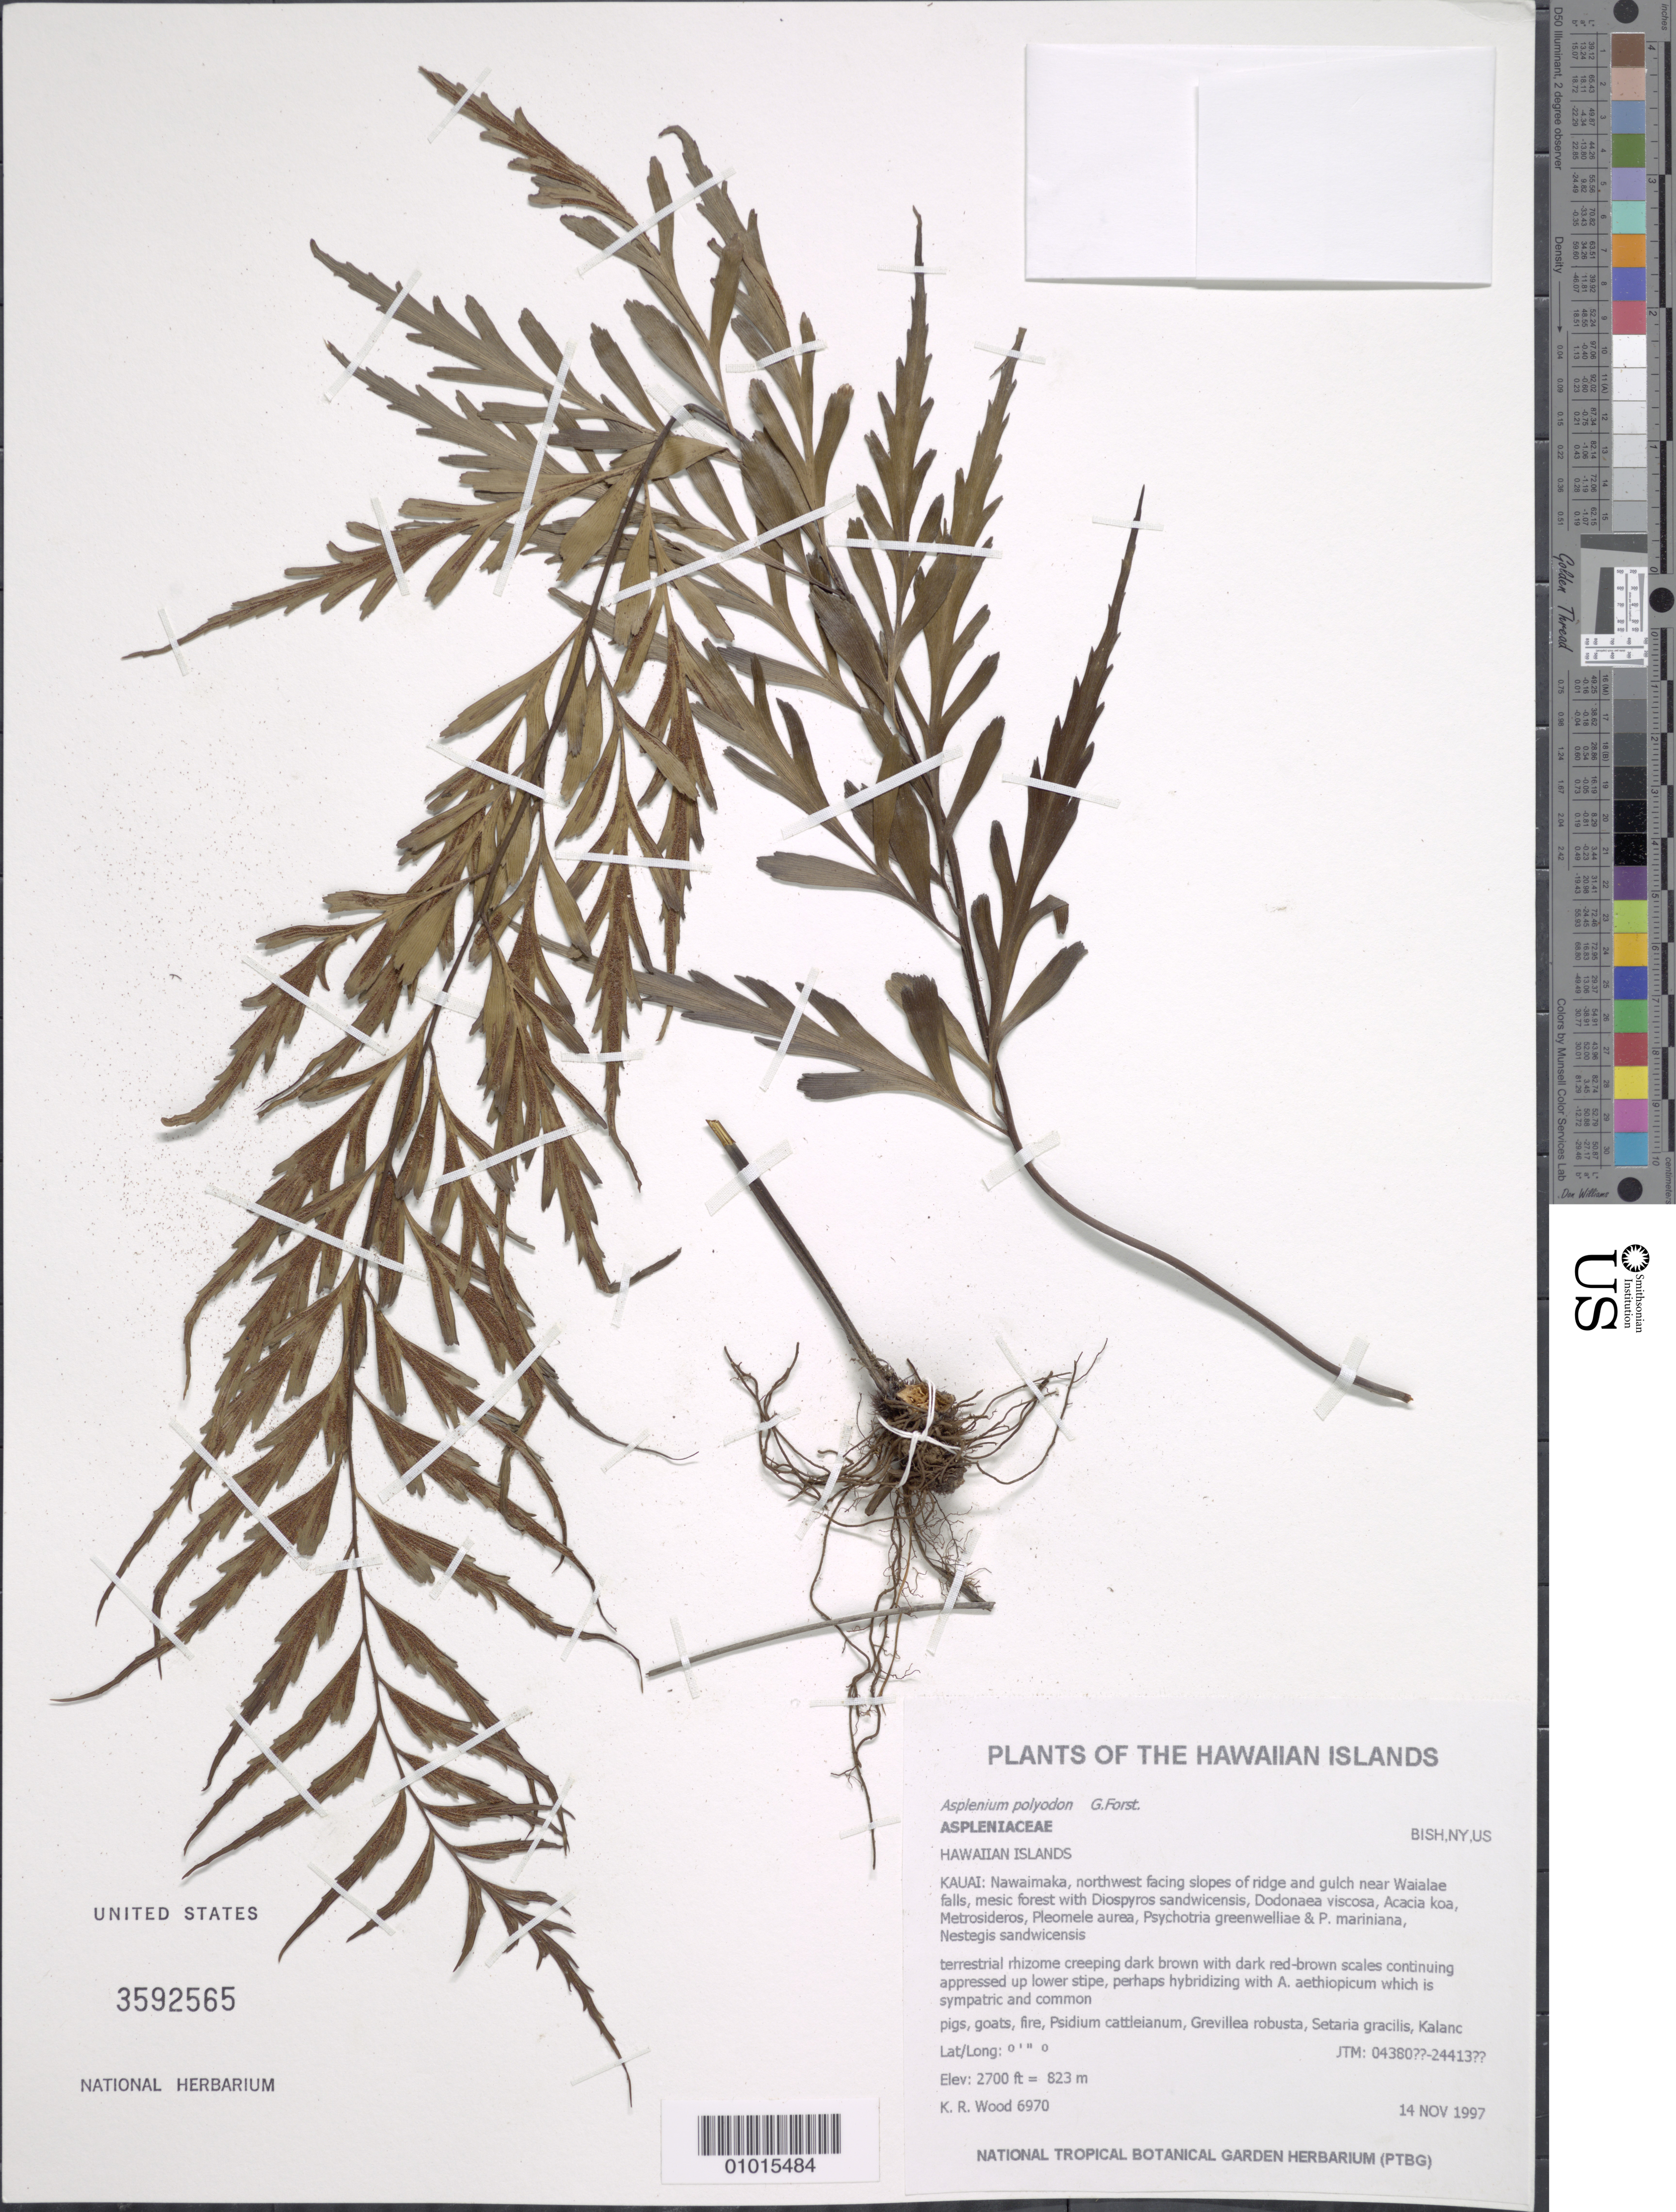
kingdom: Plantae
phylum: Tracheophyta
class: Polypodiopsida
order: Polypodiales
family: Aspleniaceae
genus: Asplenium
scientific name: Asplenium polyodon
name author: G. Forst.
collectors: K. R. Wood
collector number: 6970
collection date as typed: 14 Nov 1997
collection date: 1997-11-14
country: United States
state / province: Hawaii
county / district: Kauai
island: Kaua'i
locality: Nawaimaka, northwest facing slopes of ride and gulch near Waialae falls.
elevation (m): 823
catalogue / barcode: US 3592565